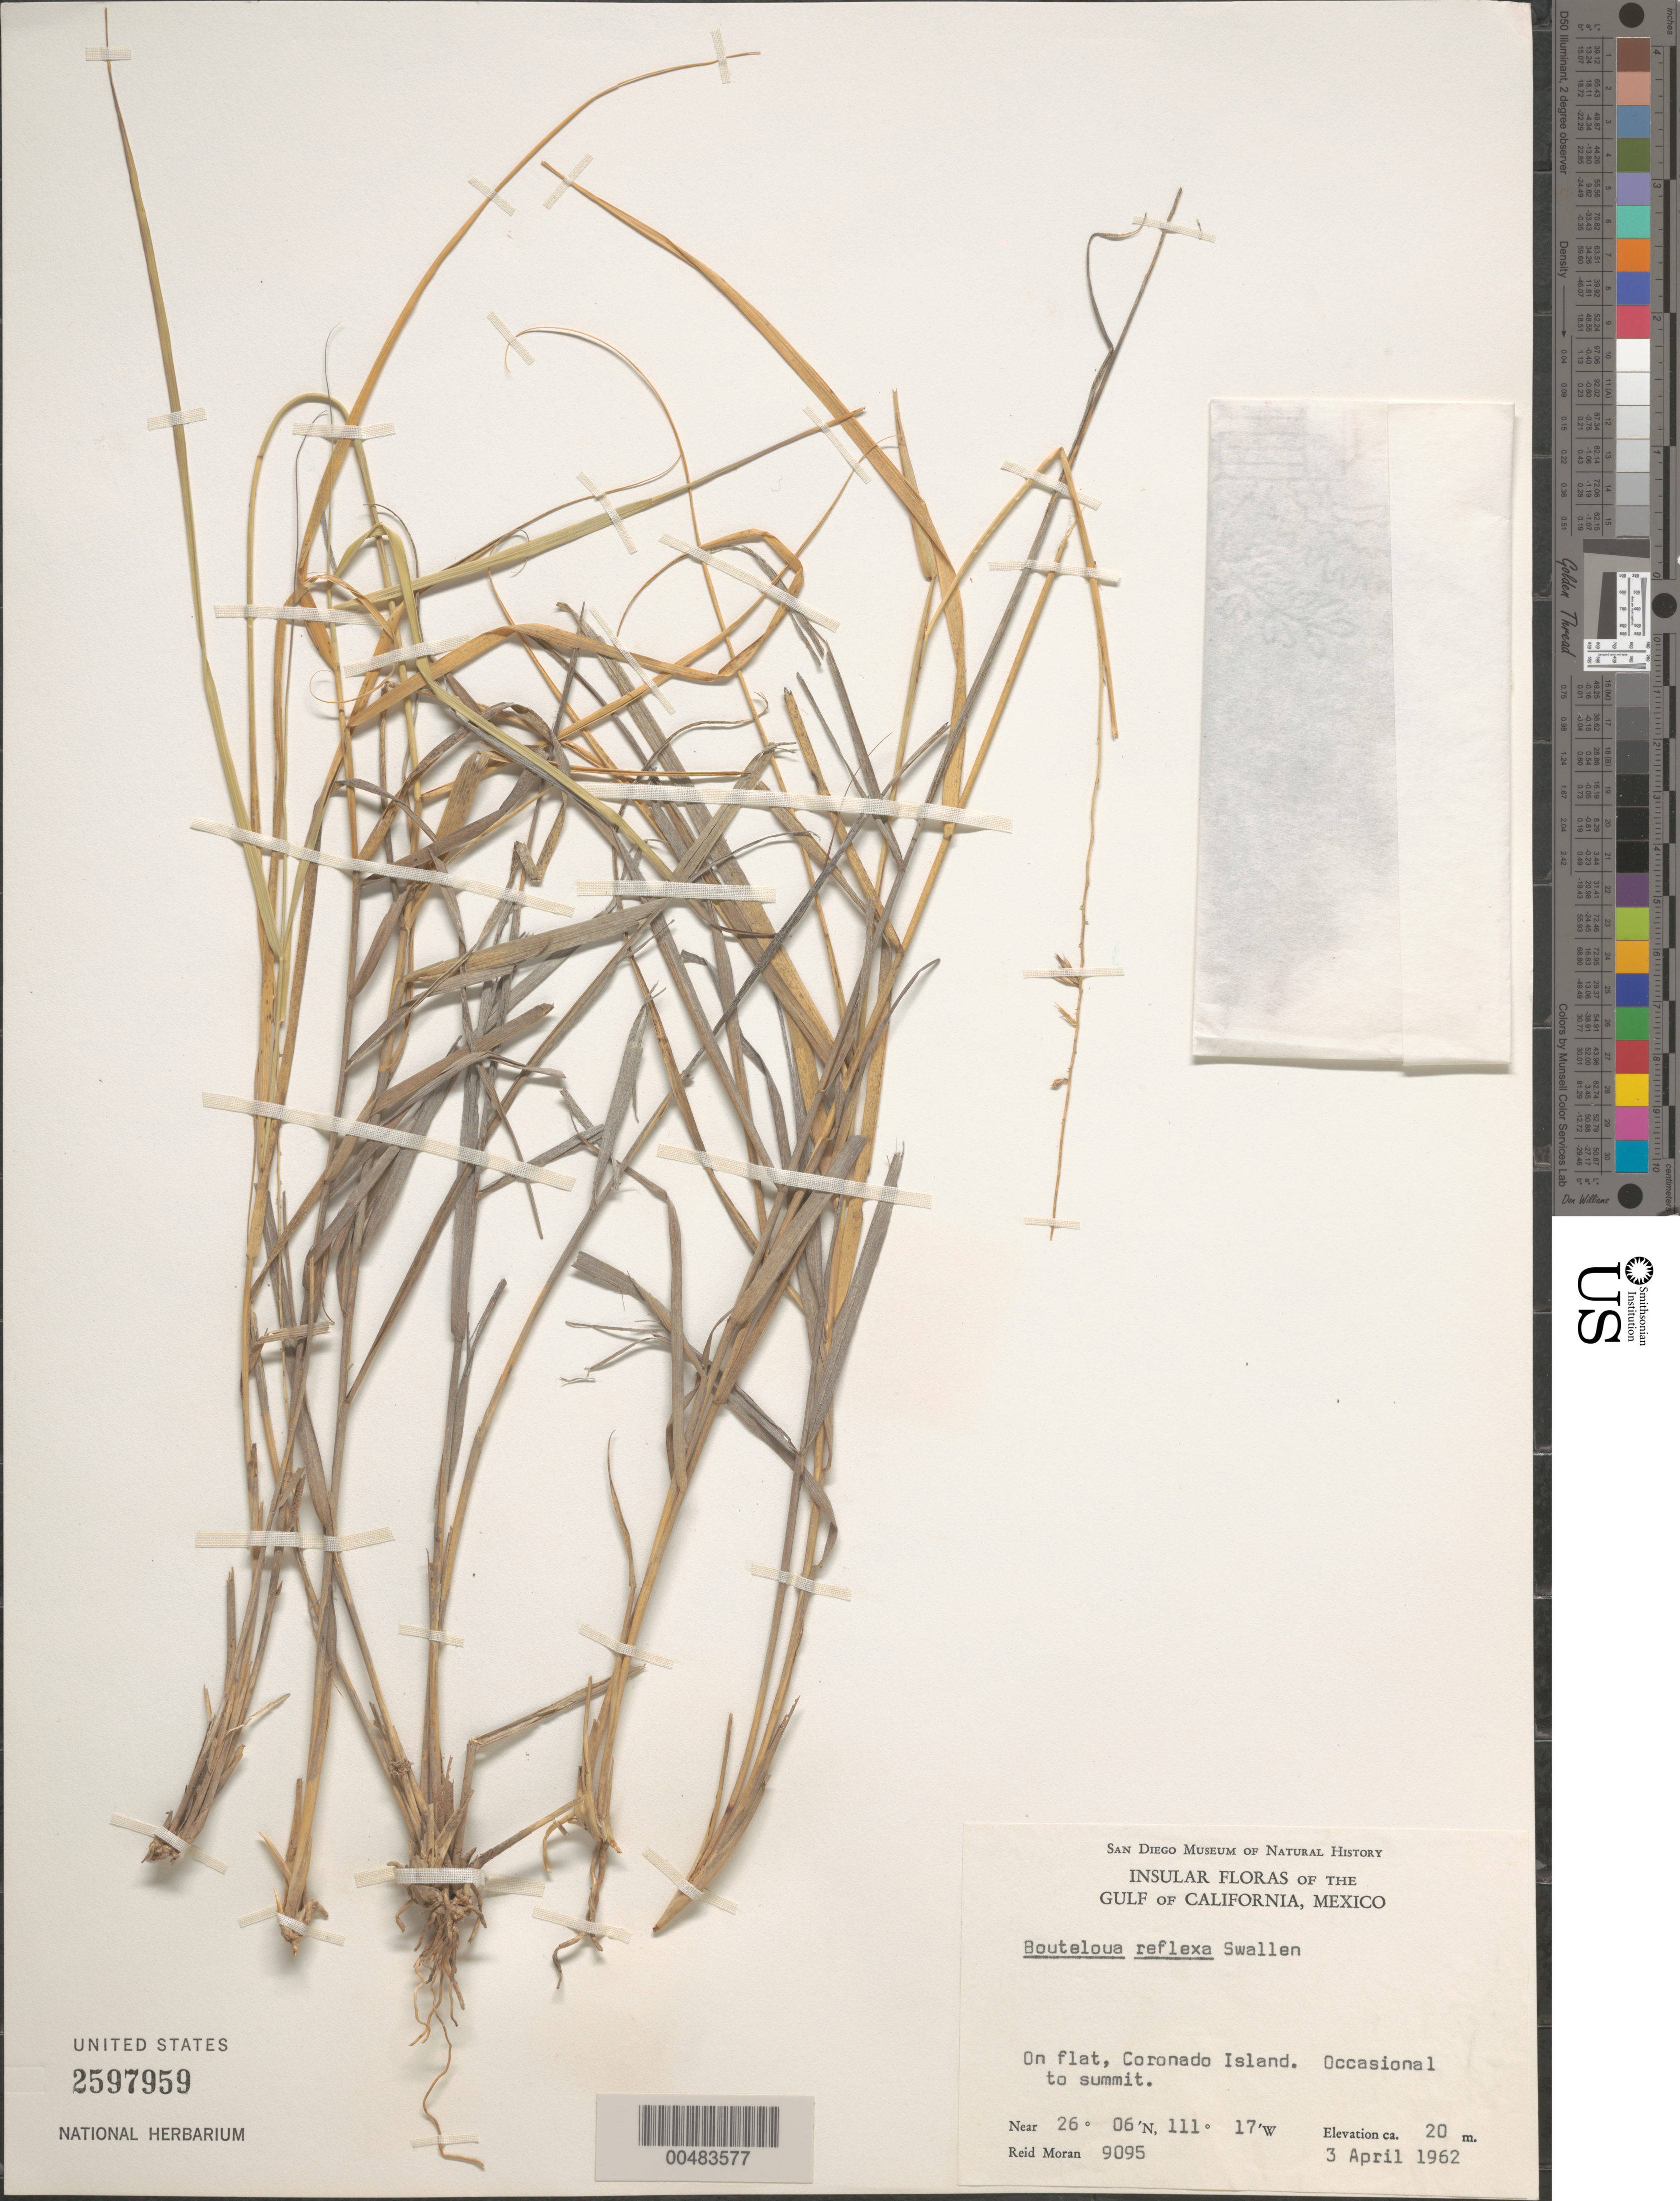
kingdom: Plantae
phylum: Tracheophyta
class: Liliopsida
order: Poales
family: Poaceae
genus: Bouteloua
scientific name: Bouteloua reflexa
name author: Swallen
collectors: R. V. Moran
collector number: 9095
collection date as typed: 3 Apr 1962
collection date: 1962-04-03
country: Mexico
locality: Gulf of California, Coronado Island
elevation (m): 20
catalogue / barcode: US 2597959